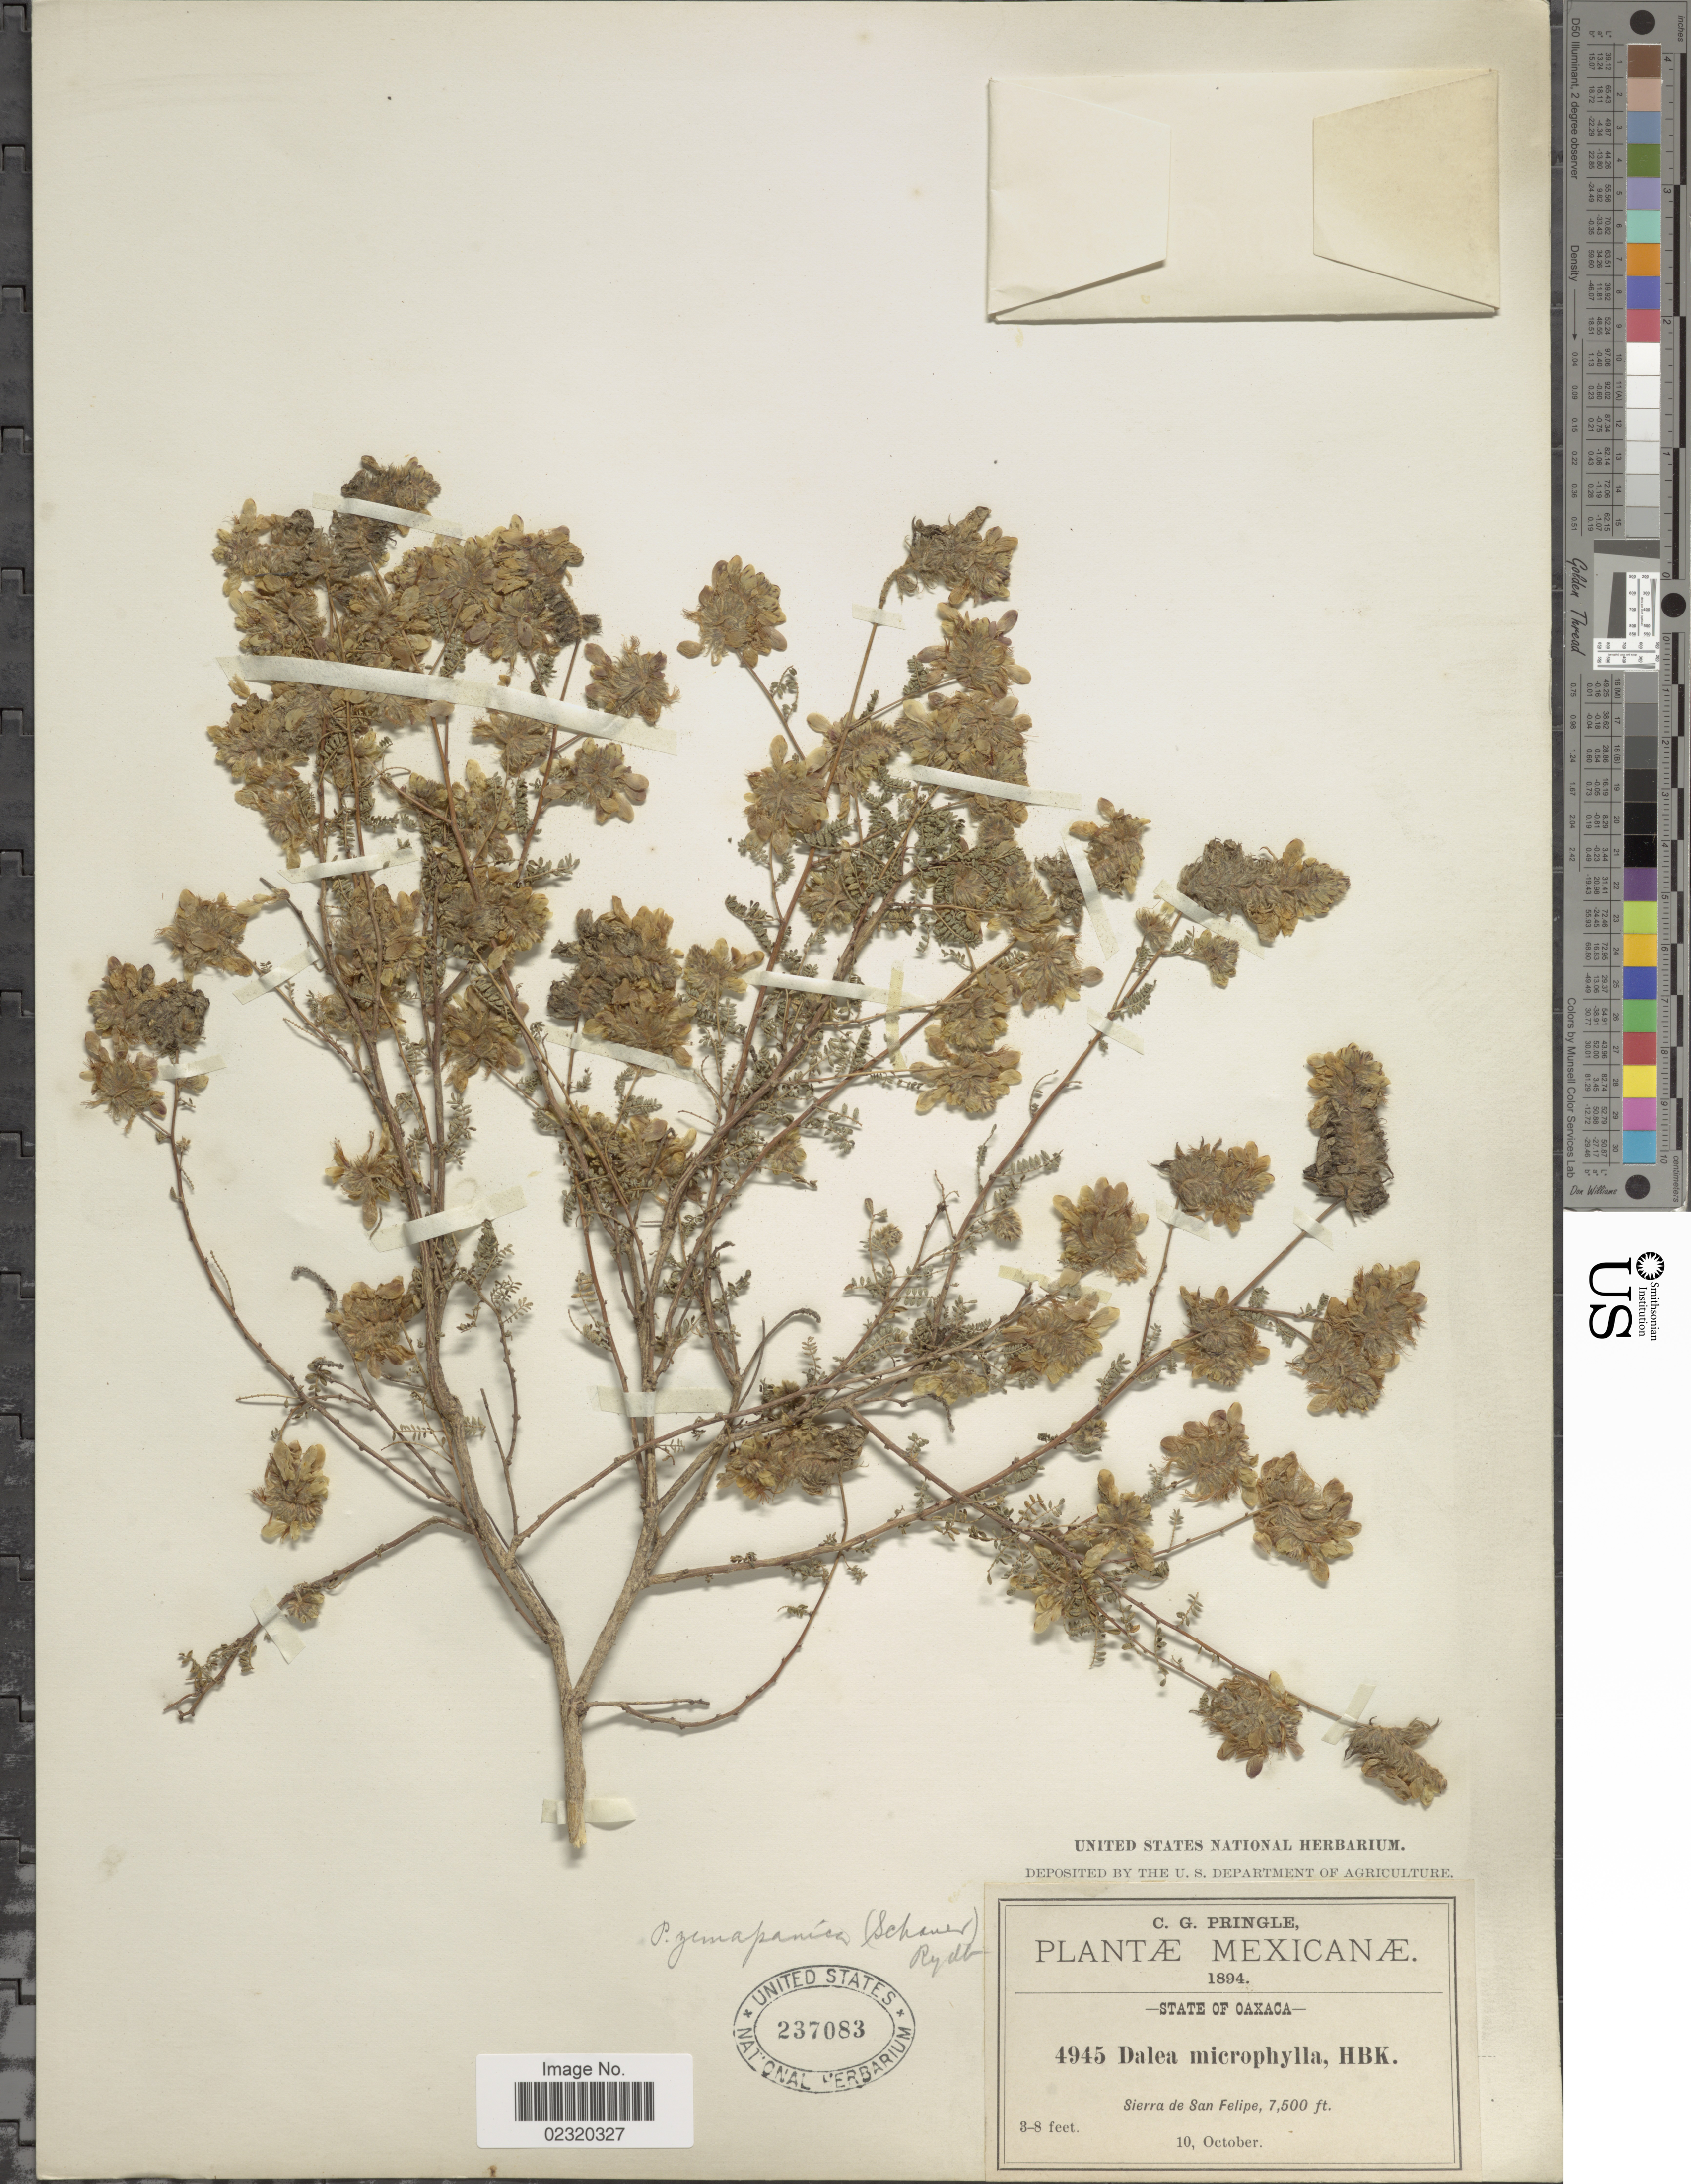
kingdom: Plantae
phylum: Tracheophyta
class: Magnoliopsida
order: Fabales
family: Fabaceae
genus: Dalea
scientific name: Dalea zimapanica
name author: S. Schauer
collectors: C. G. Pringle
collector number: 4945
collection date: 1894-10-10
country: Mexico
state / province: Oaxaca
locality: Sierra de San Felipe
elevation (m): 2286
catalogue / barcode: US 237083